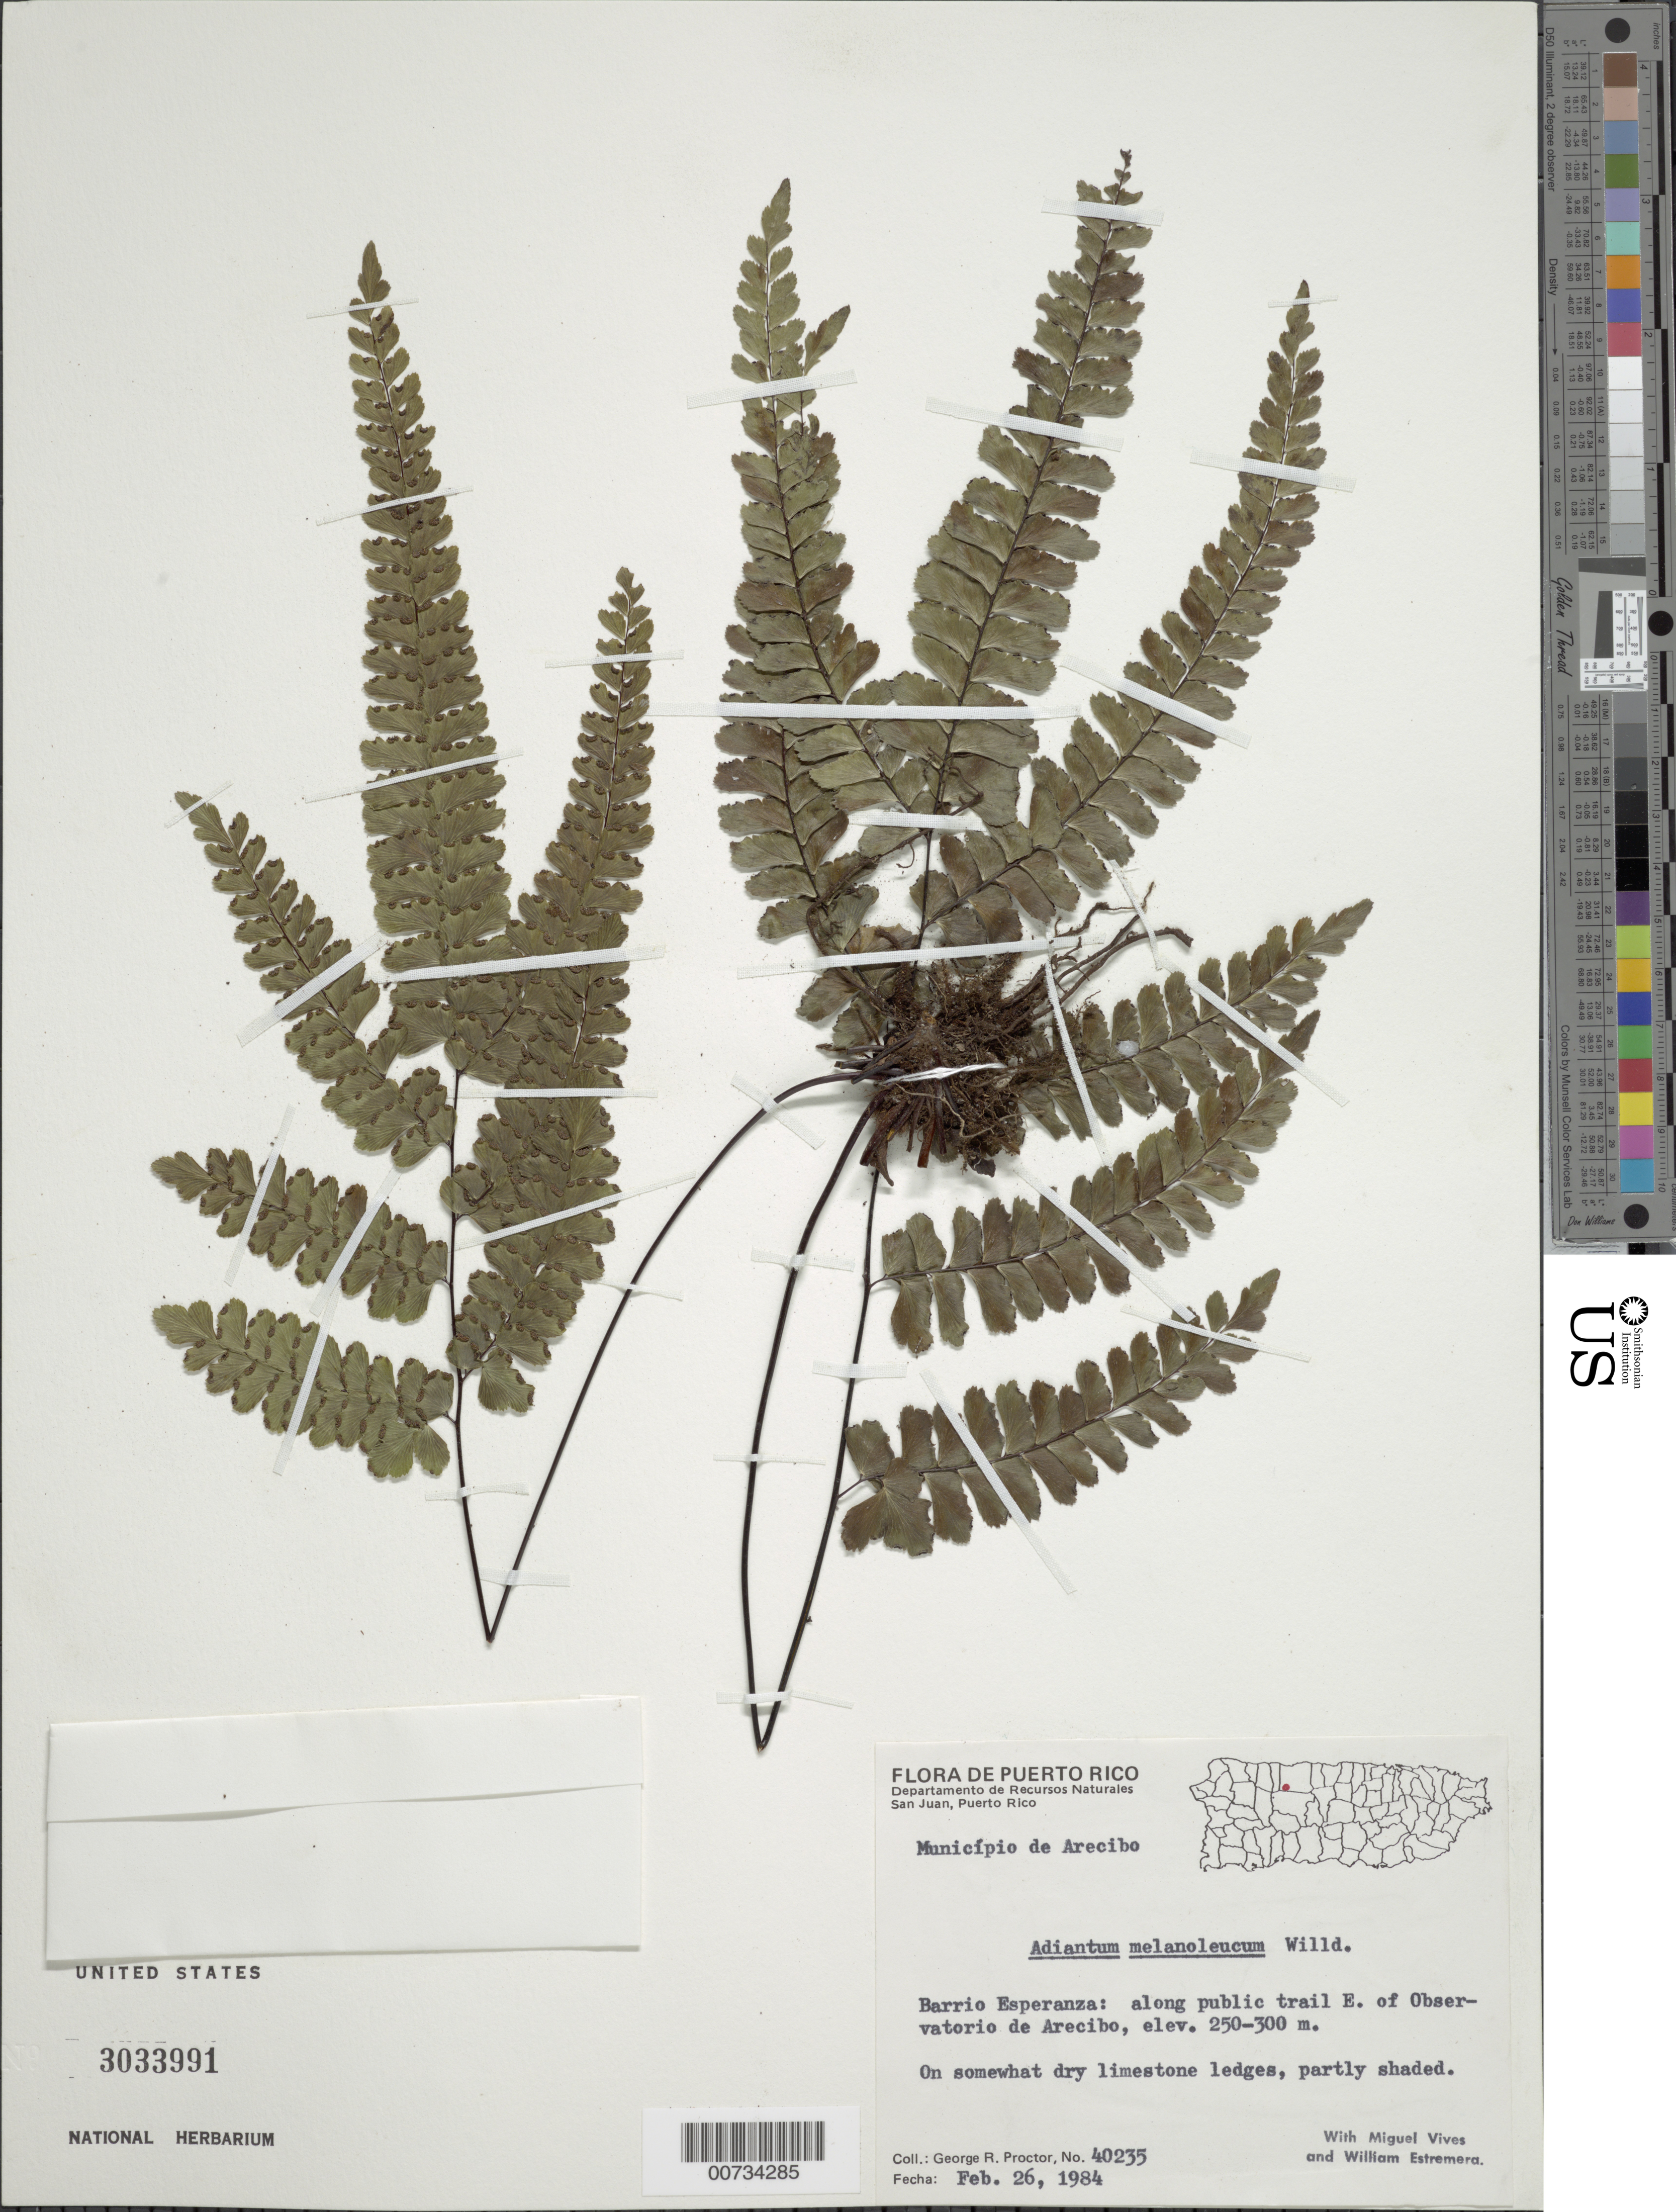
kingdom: Plantae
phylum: Tracheophyta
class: Polypodiopsida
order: Polypodiales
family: Pteridaceae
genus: Adiantum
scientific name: Adiantum melanoleucum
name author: Willd.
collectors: G. R. Proctor, M. Vives & W. Estremera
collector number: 40235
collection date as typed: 26 Feb 1984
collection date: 1984-02-26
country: Puerto Rico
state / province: Arecibo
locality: Barrio Esperanza: along public trail E of Observatorio de Arecibo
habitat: On somewhat dry limestone ledges, partly shaded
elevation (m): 250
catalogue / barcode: US 3033991